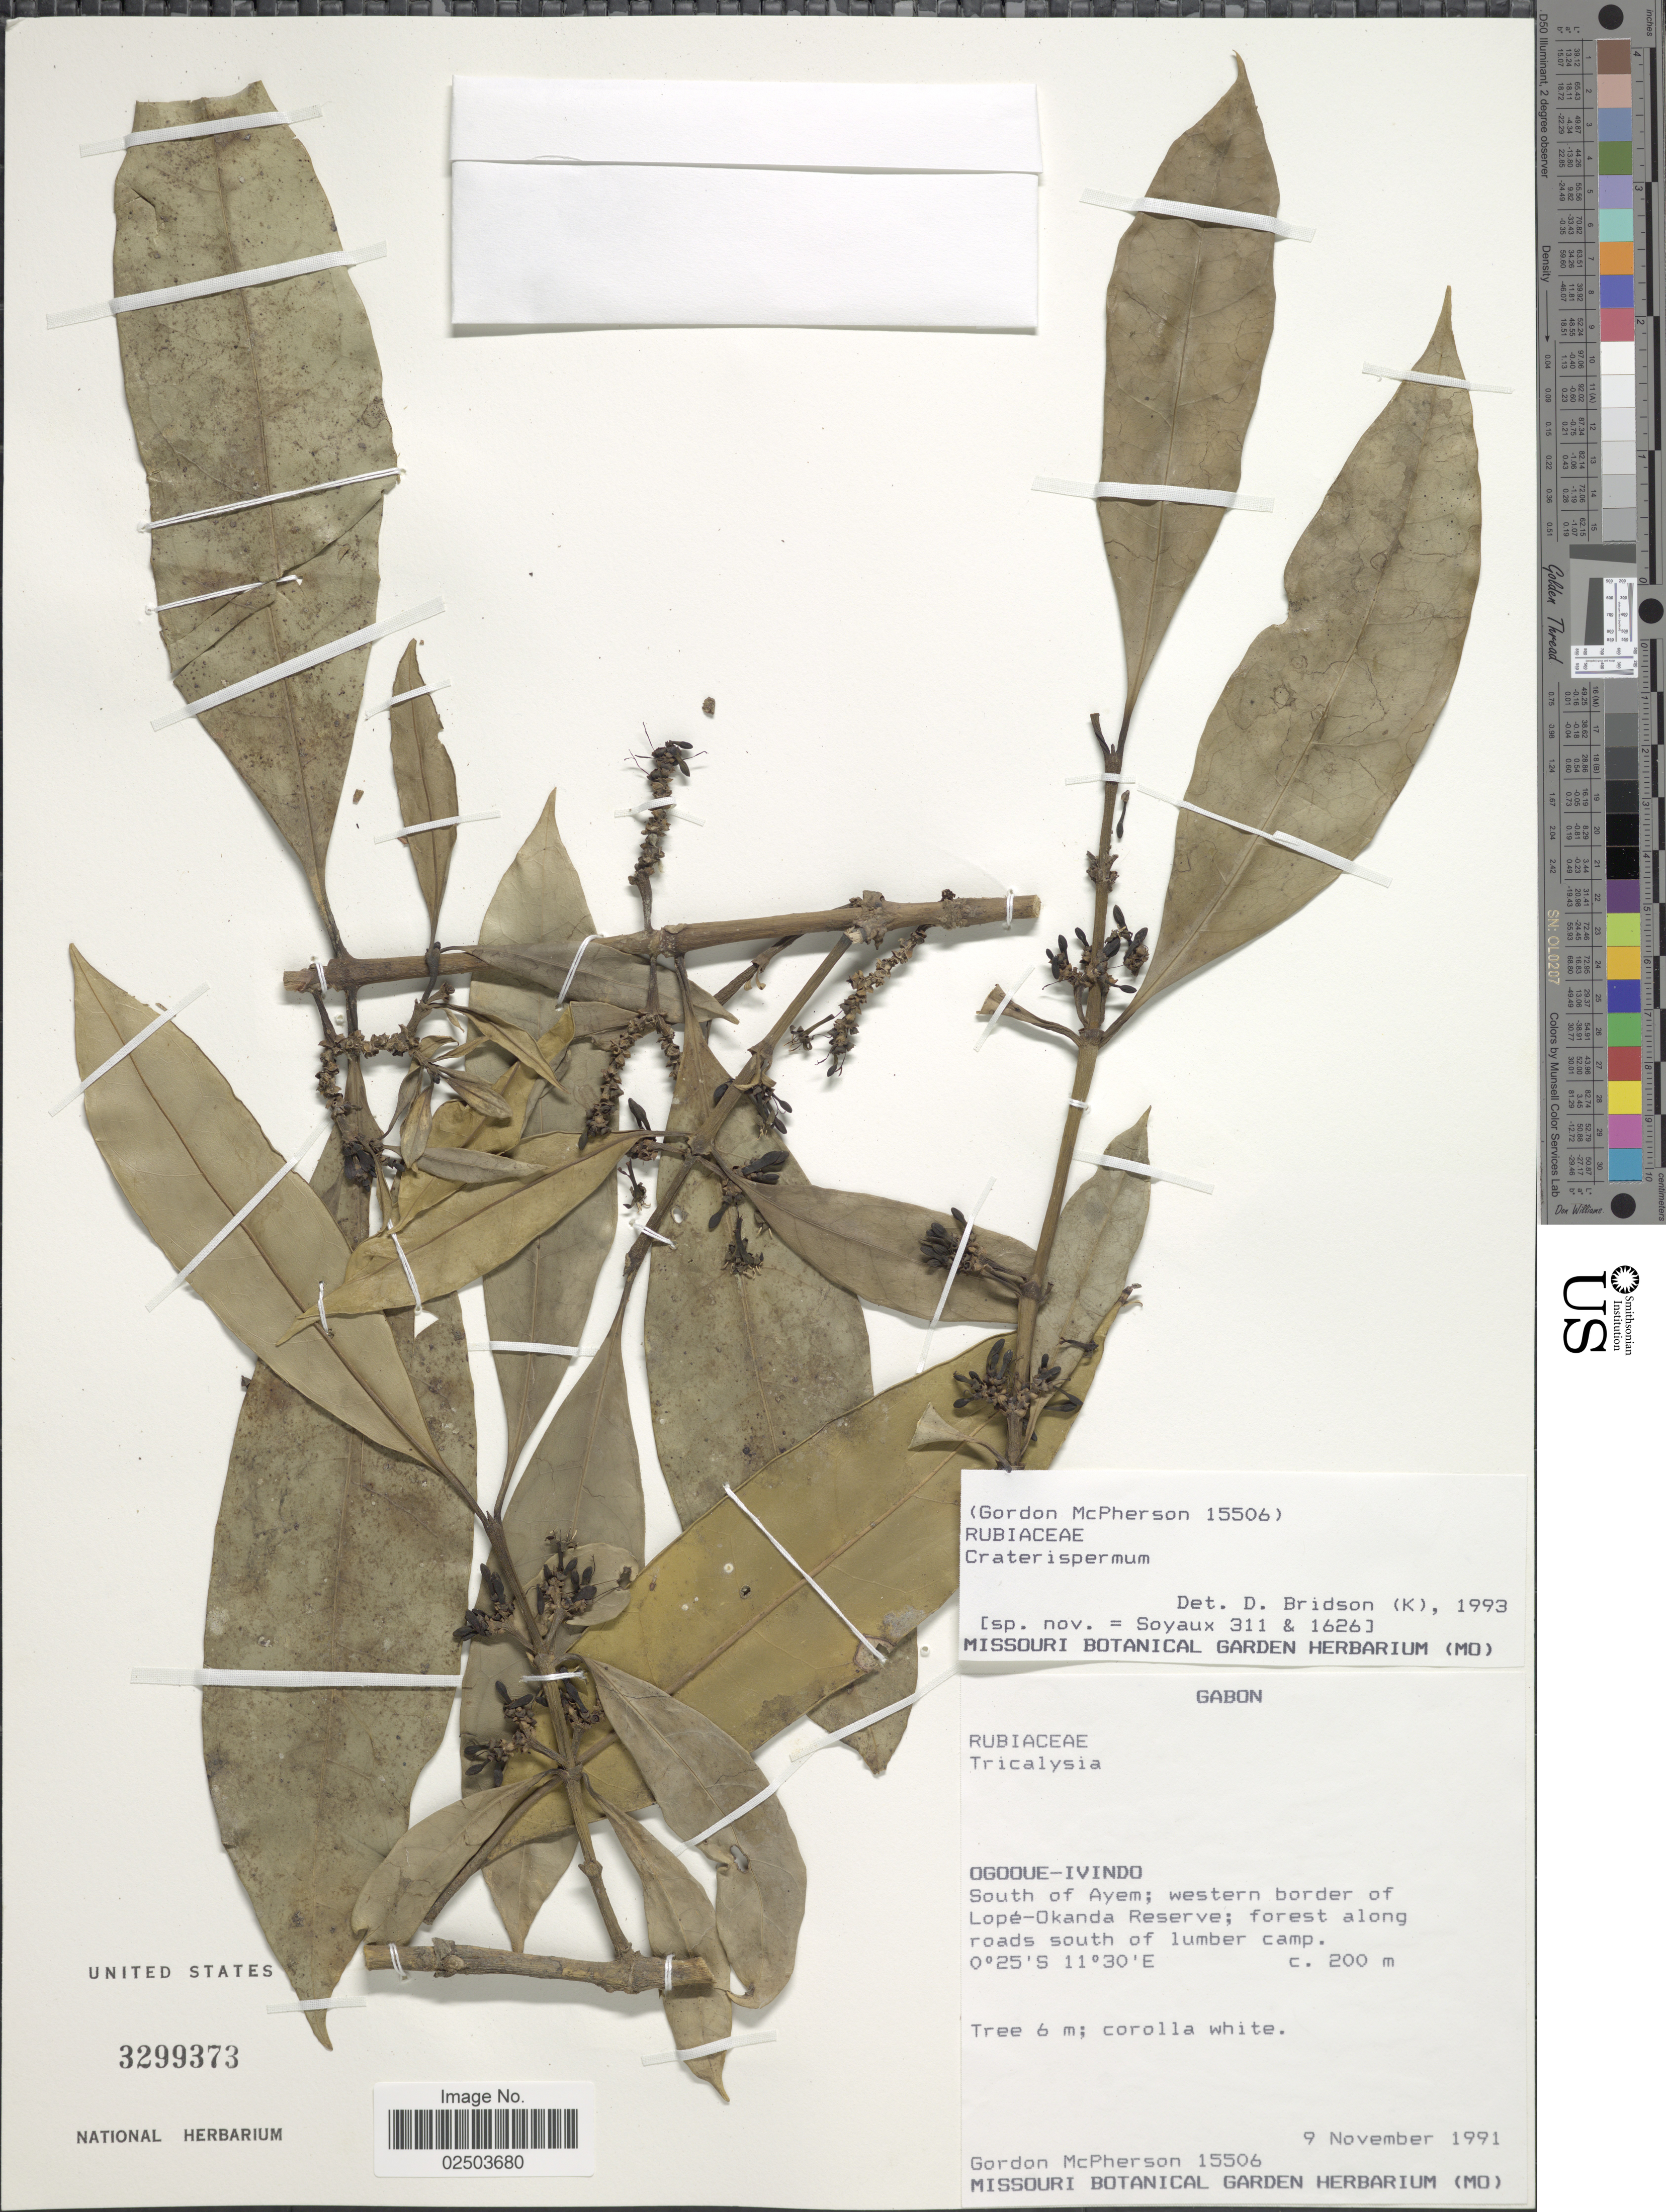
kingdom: Plantae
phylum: Tracheophyta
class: Magnoliopsida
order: Gentianales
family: Rubiaceae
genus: Craterispermum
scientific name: Craterispermum sp.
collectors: G. McPherson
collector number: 15506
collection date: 1991-11-09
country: Gabon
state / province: Ogooue-Ivindo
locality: South of Ayem; western border of Lope-Okanda Reserve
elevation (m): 200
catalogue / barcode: US 2399373